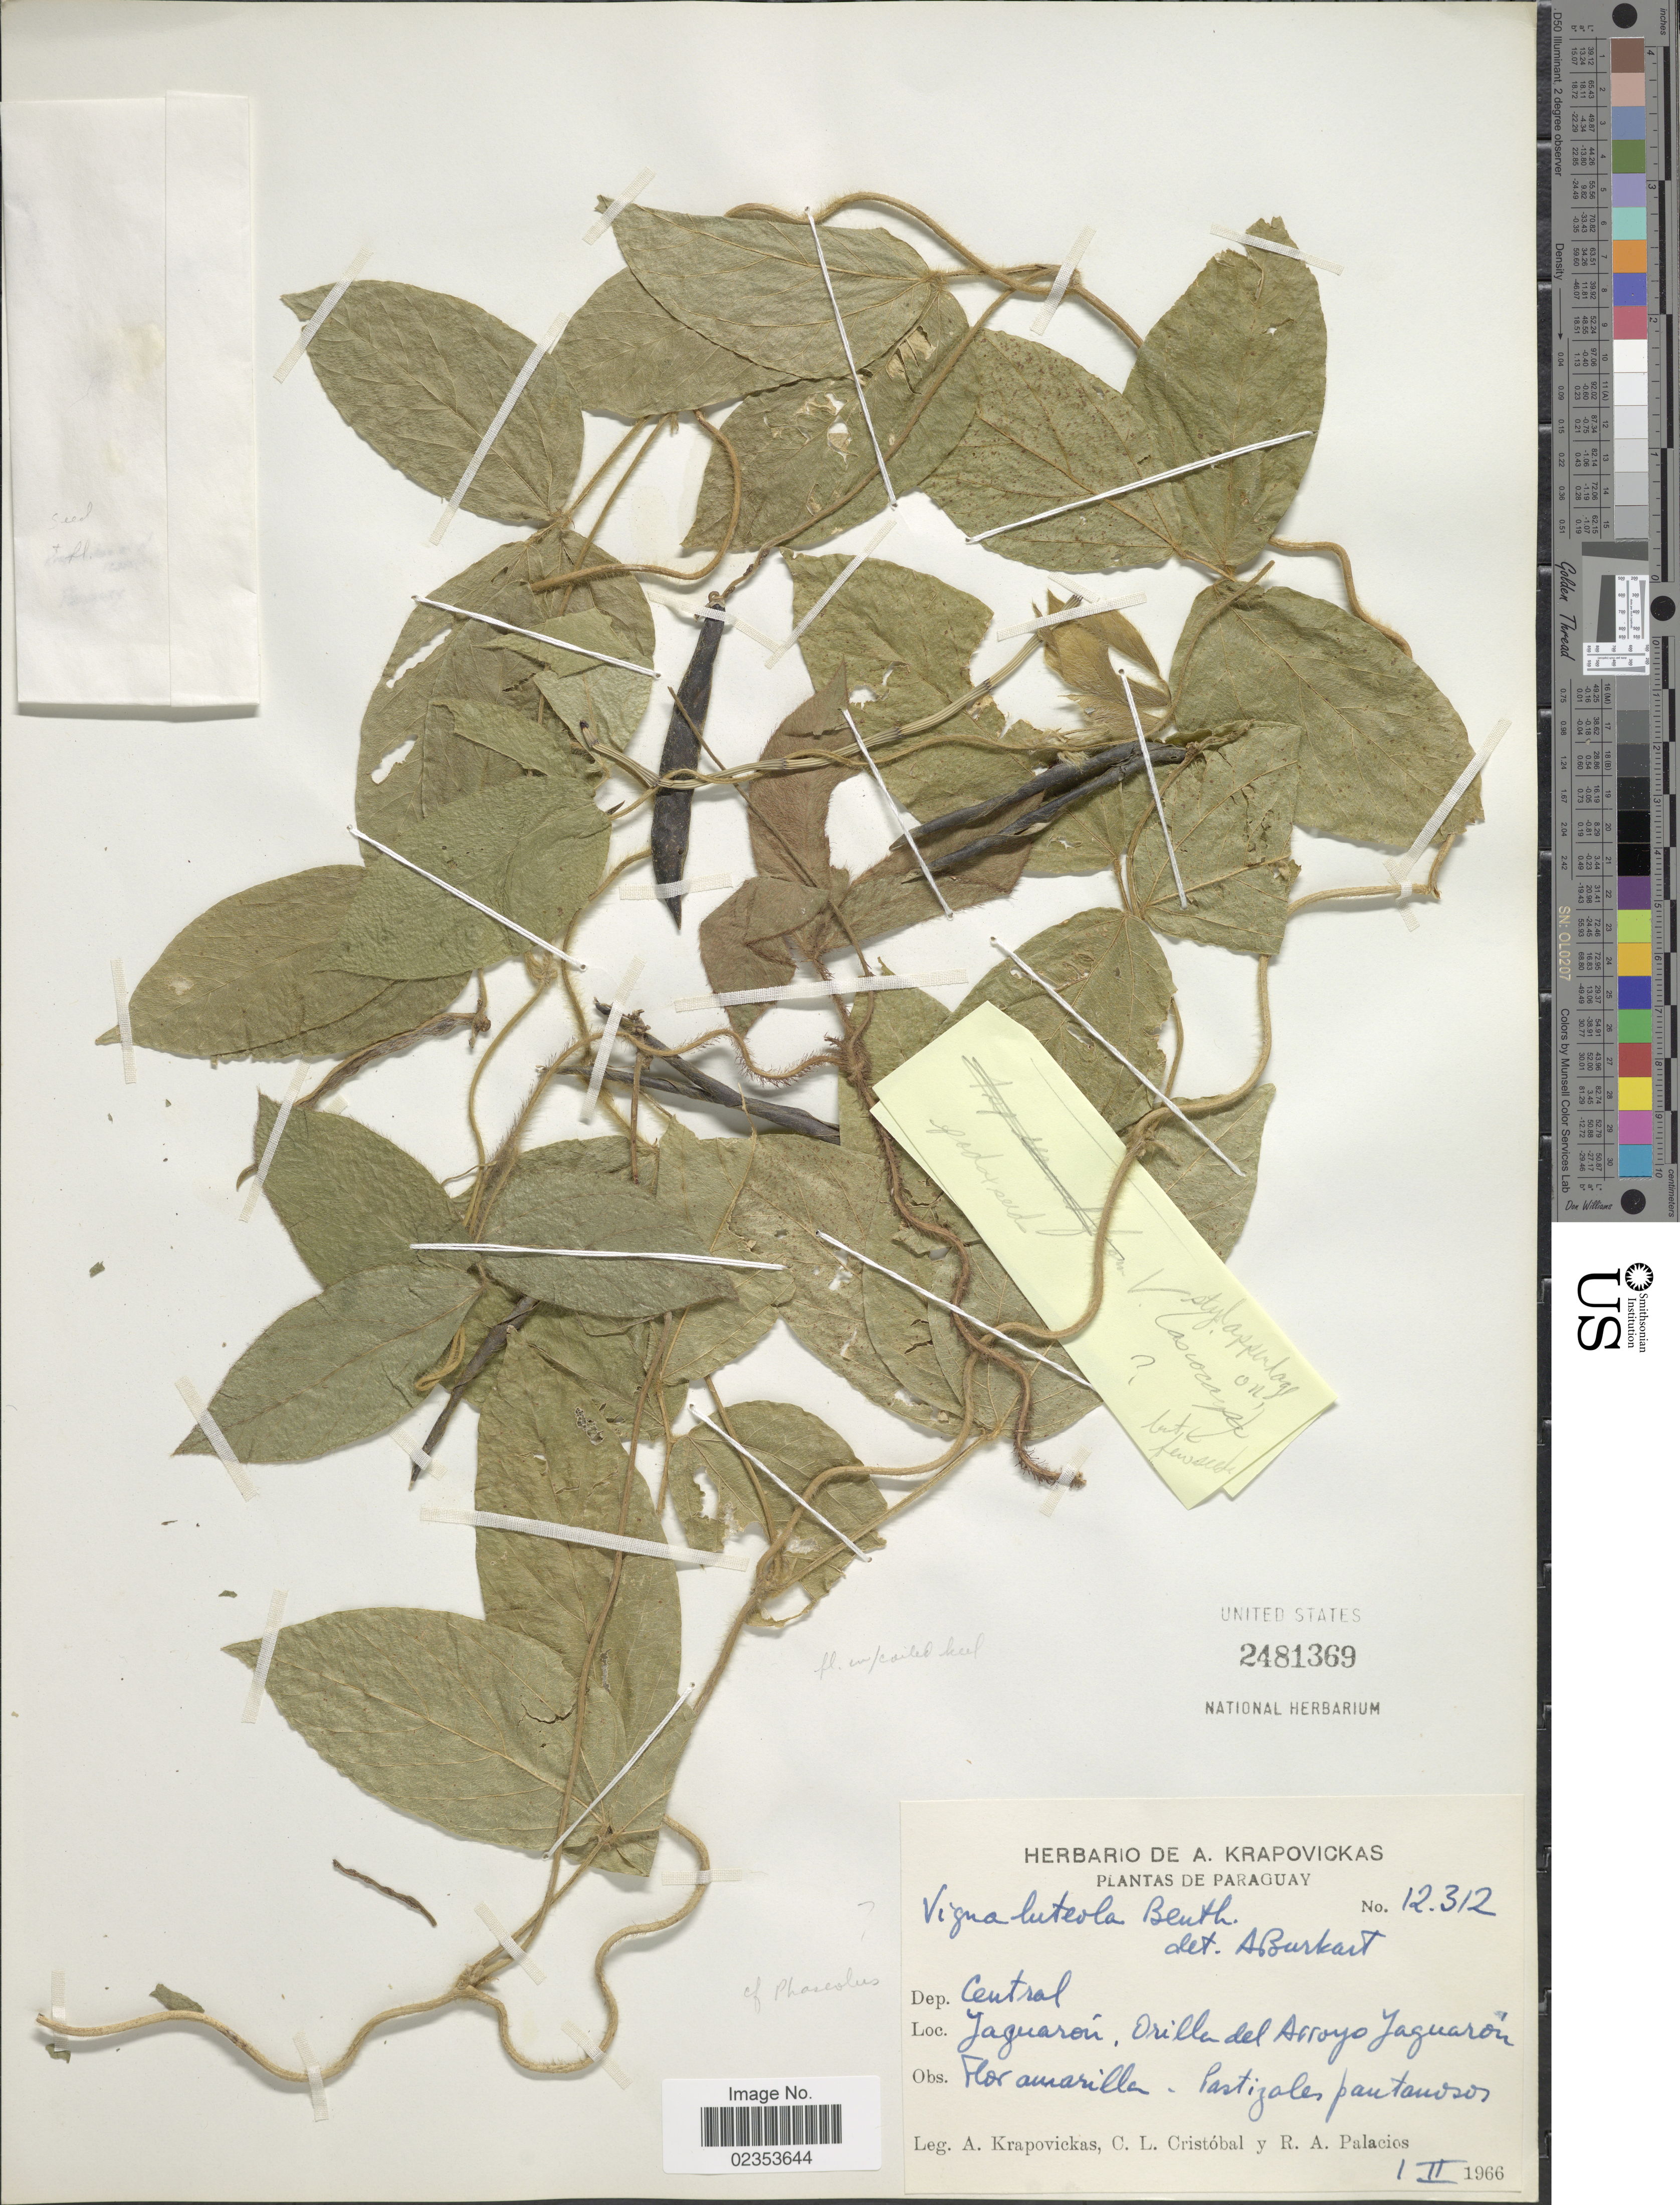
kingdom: Plantae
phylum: Tracheophyta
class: Magnoliopsida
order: Fabales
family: Fabaceae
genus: Vigna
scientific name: Vigna luteola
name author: (Jacq.) Benth.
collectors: A. Krapovickas, C. L. Cristóbal & R. Palacios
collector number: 12312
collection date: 1966-02-01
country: Paraguay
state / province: Central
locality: Dep. Central. Jaguaron, Orilla del Arroyo Jaguaron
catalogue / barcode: US 2481369